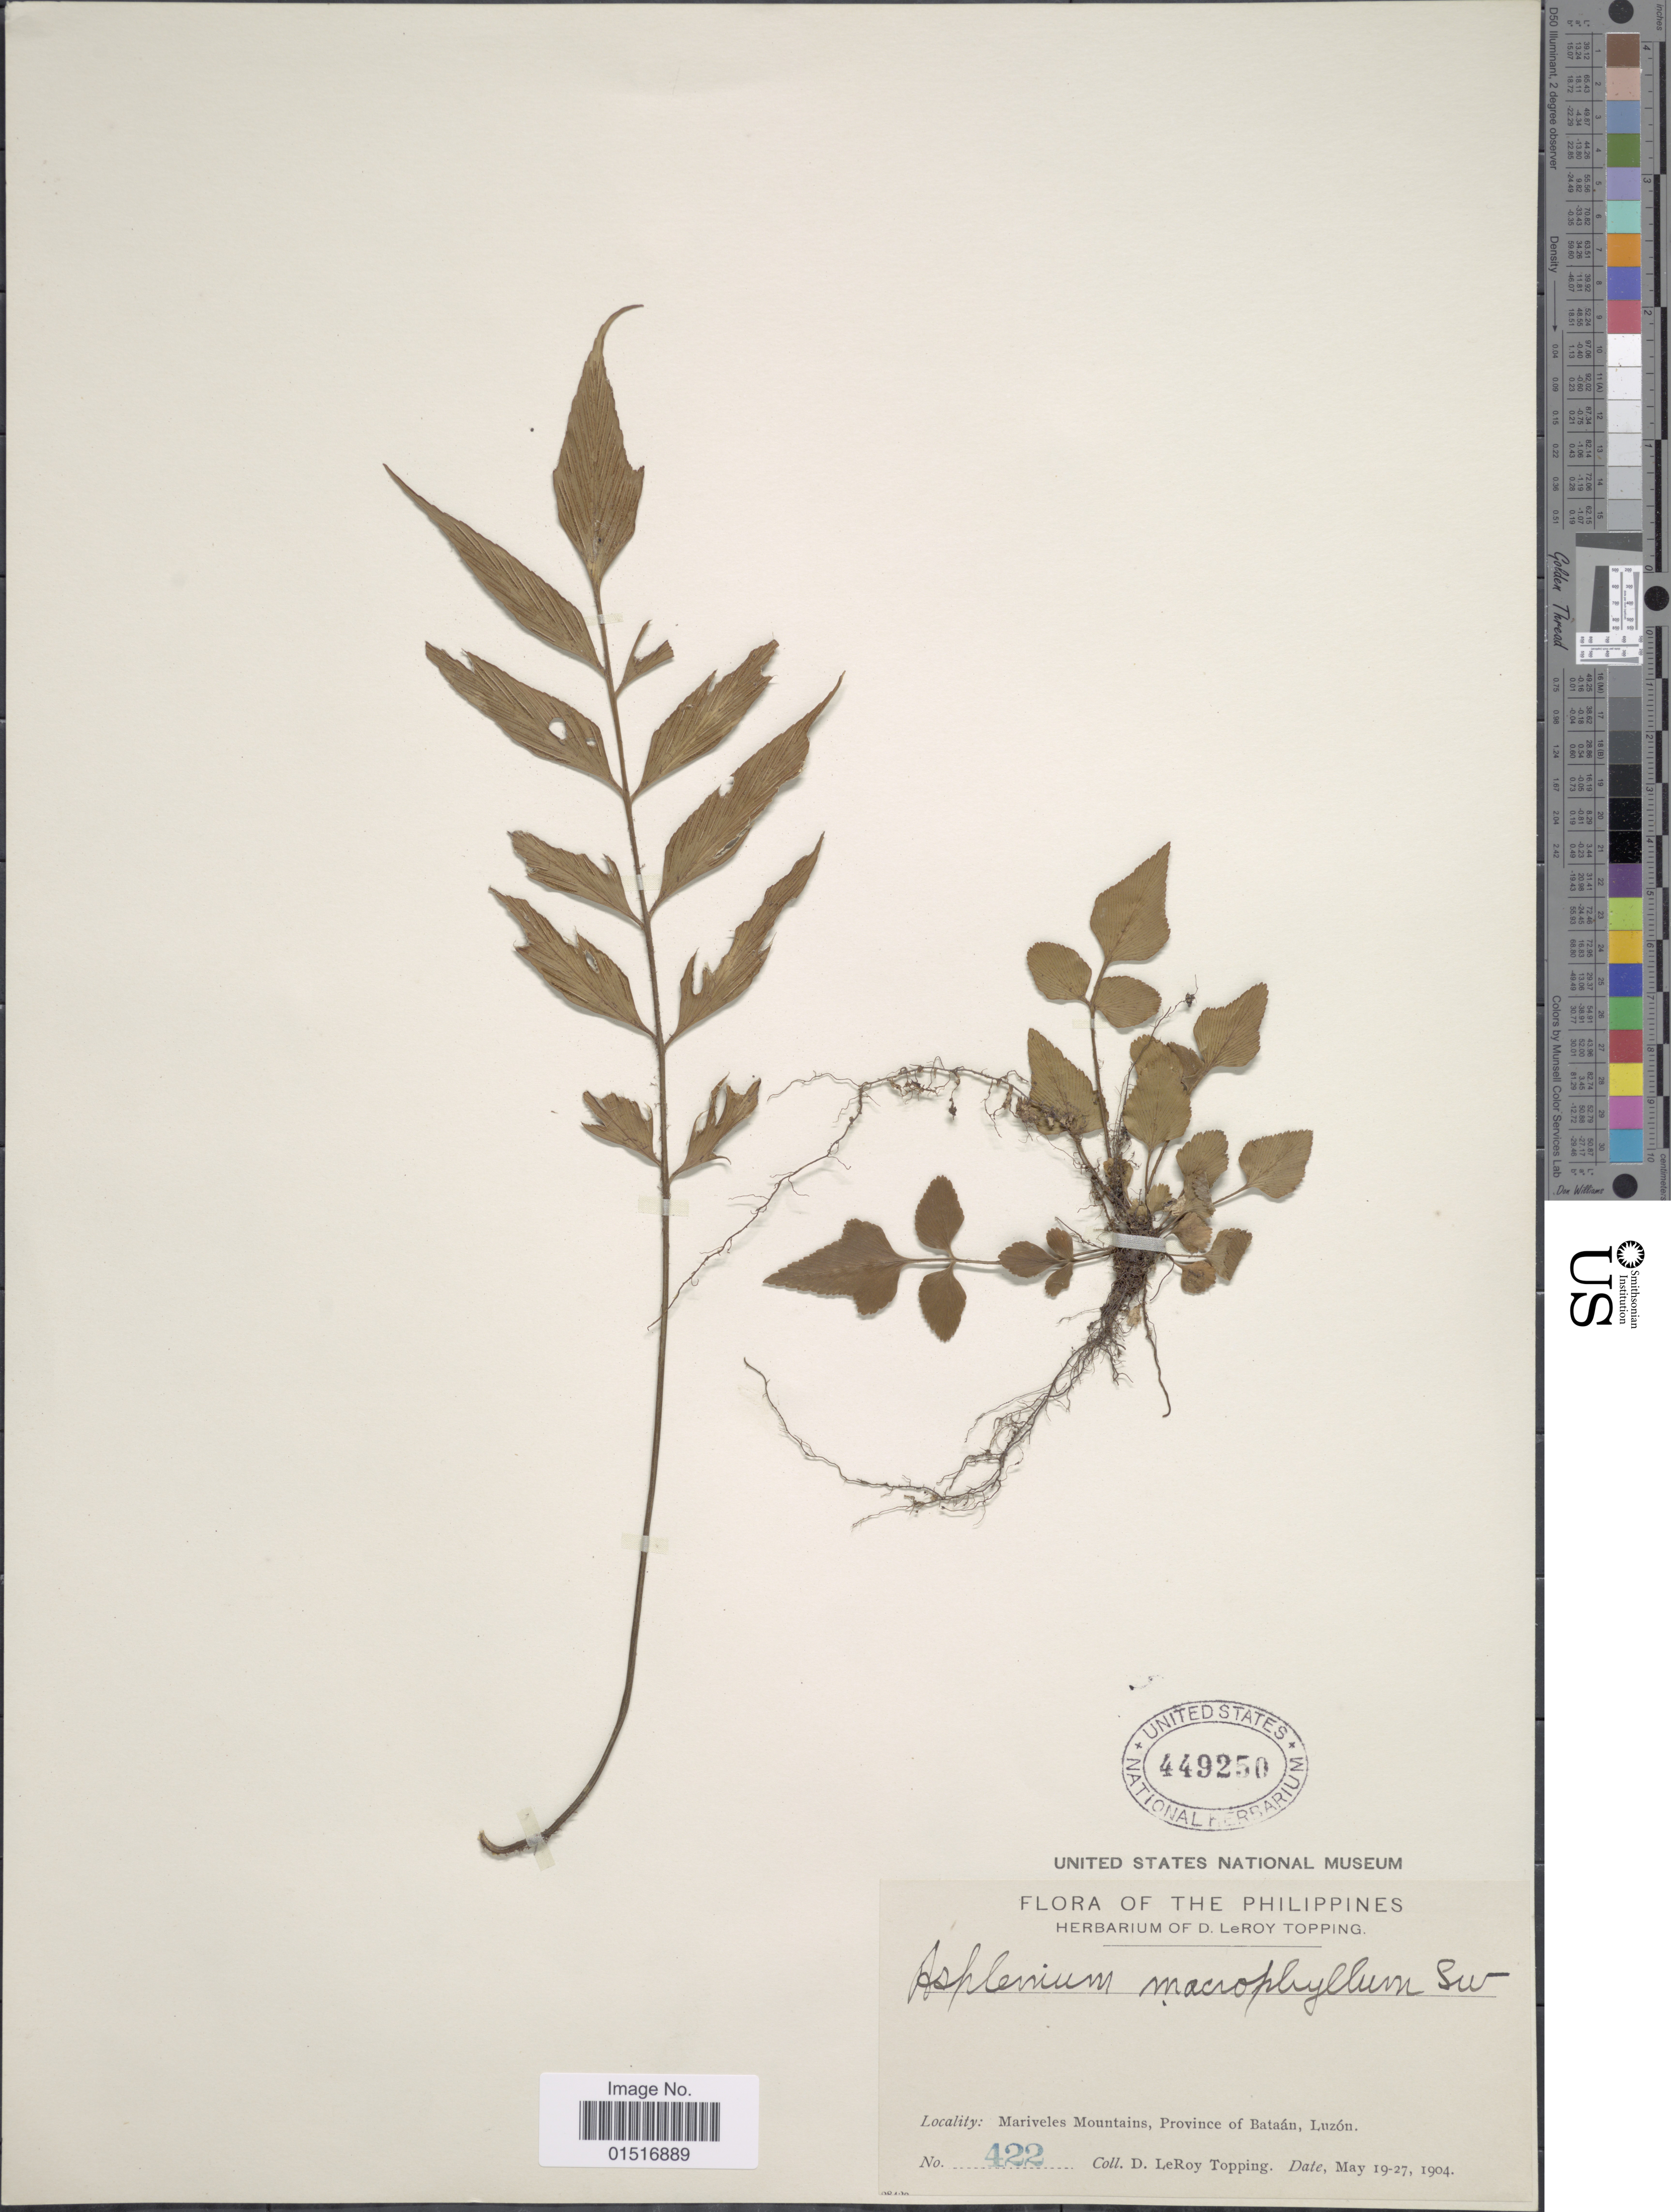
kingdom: Plantae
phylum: Tracheophyta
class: Polypodiopsida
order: Polypodiales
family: Aspleniaceae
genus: Asplenium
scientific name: Asplenium polyodon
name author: G. Forst.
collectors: D. L. Topping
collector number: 422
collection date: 1904-05-19/1904-05-27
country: Philippines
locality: Mariveles Mountains, Province of Bataan, Luzon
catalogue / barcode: US 449250